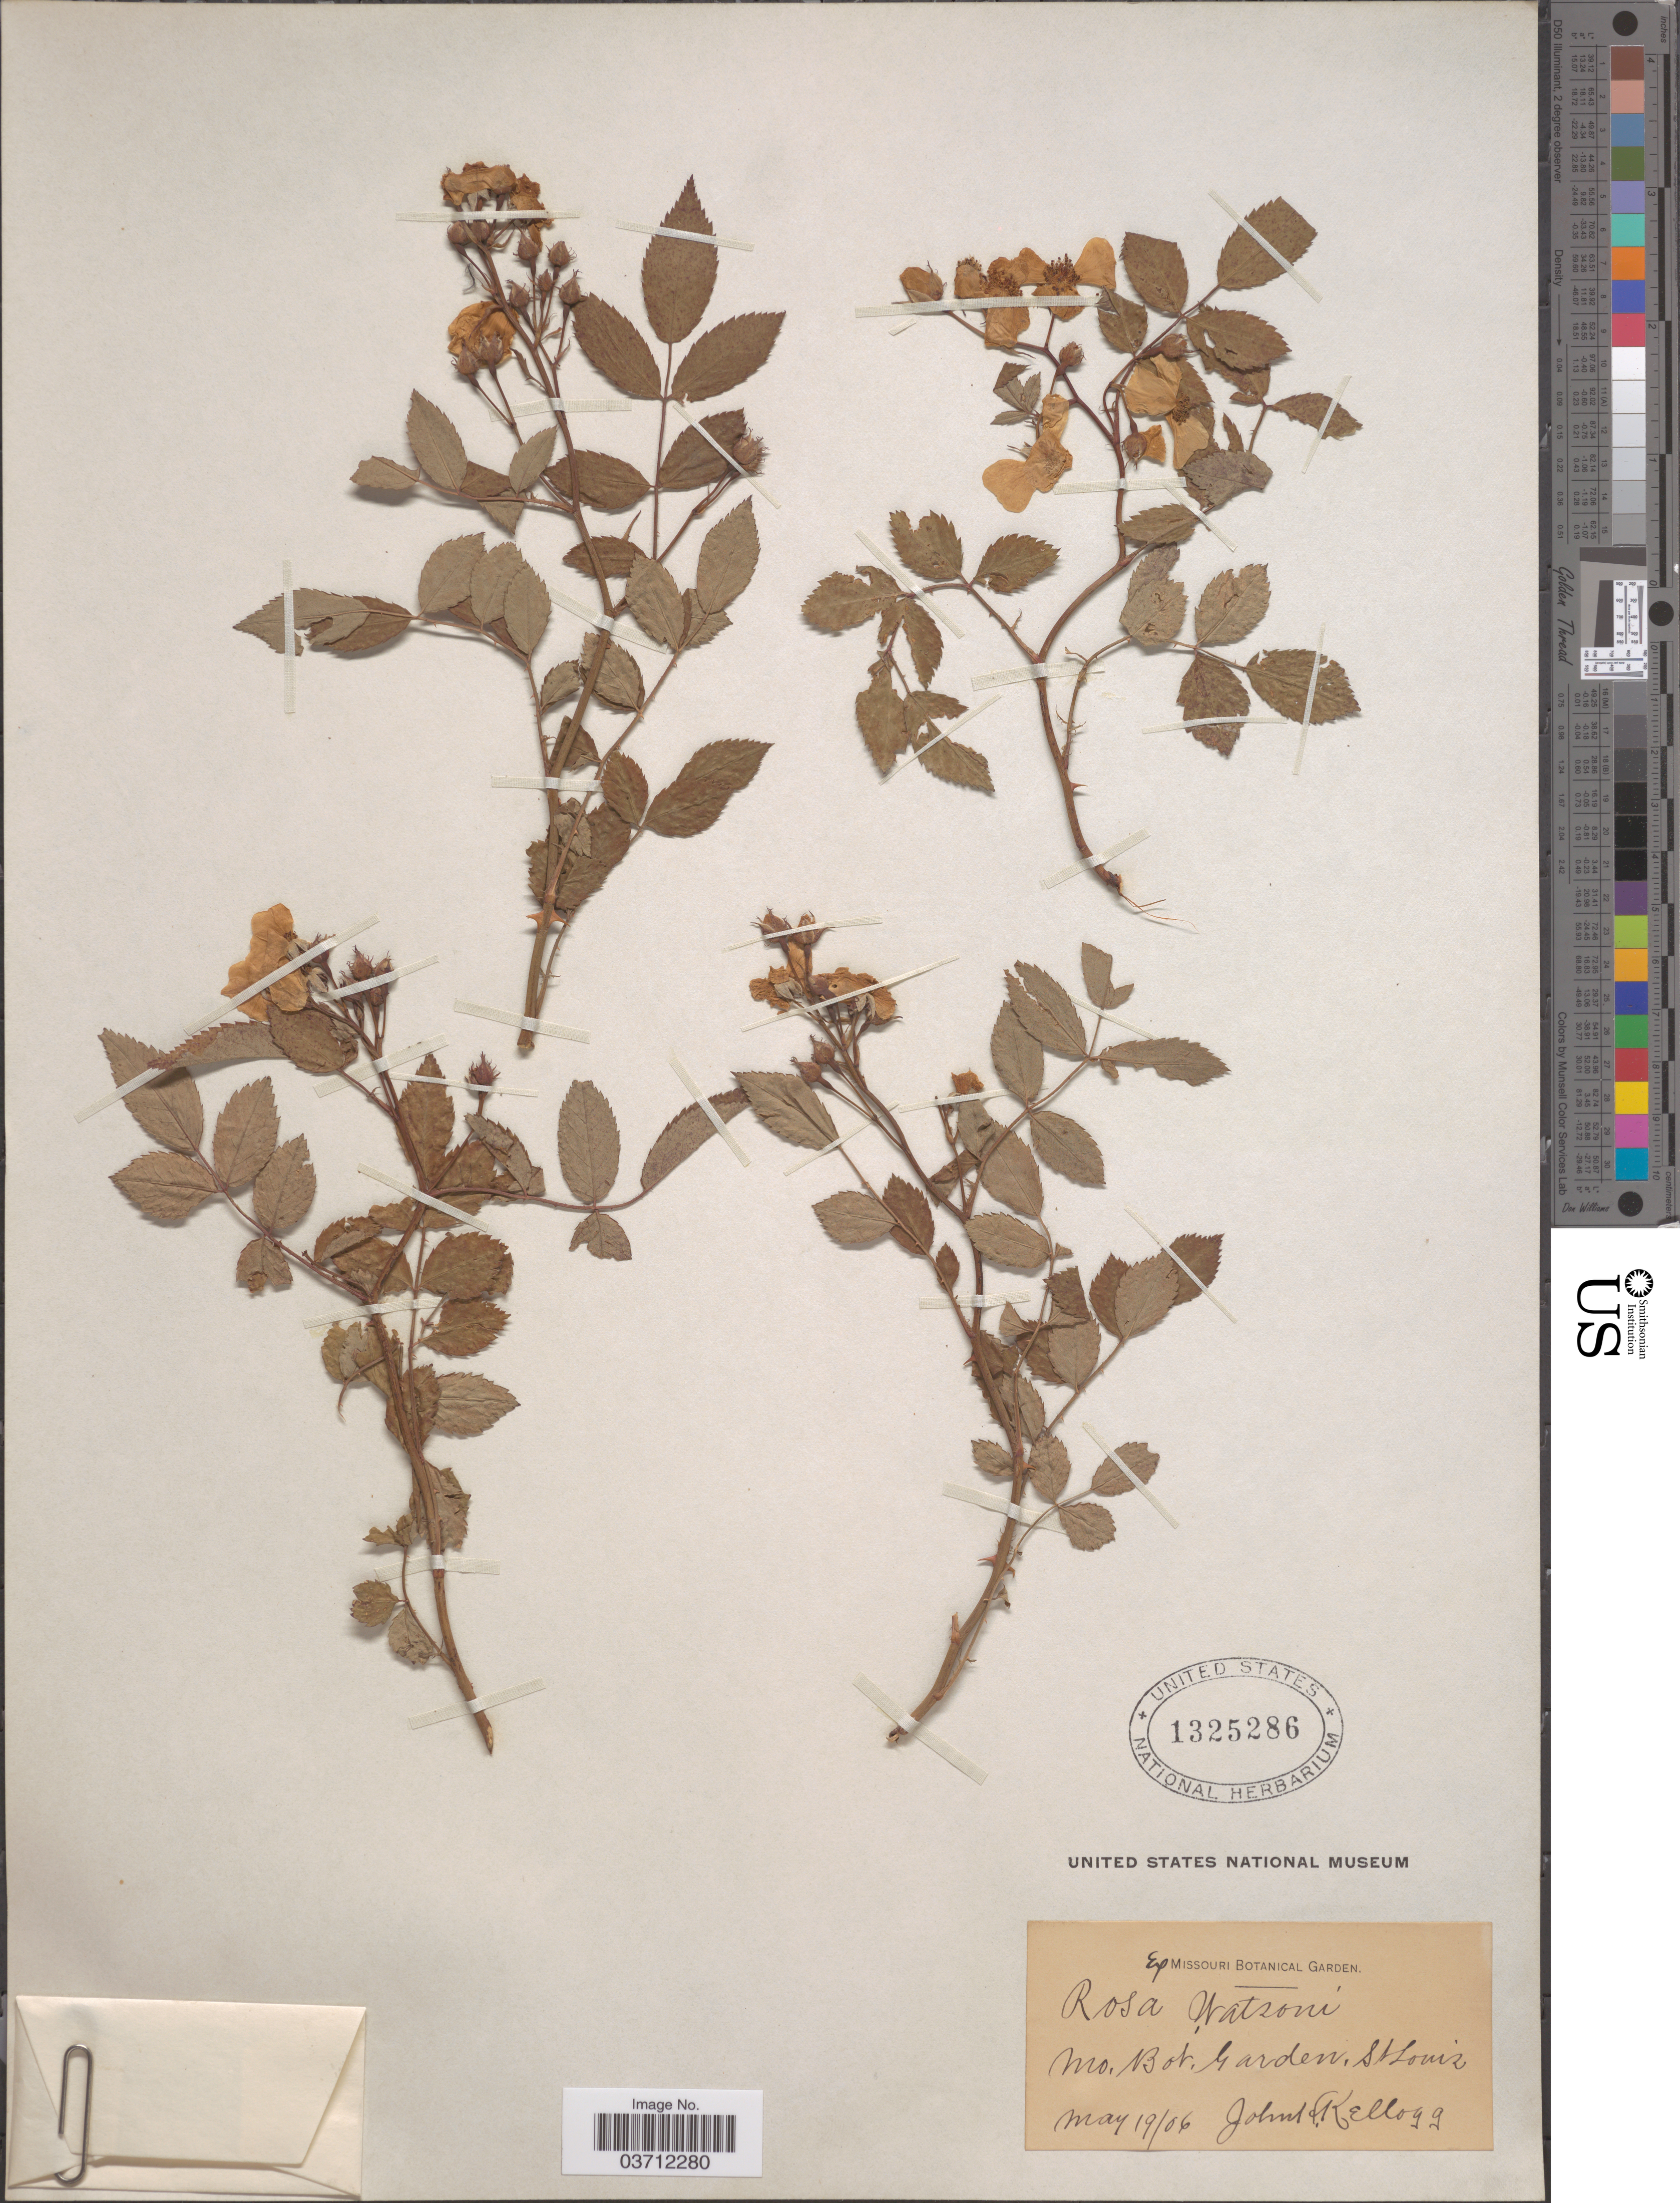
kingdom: Plantae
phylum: Tracheophyta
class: Magnoliopsida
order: Rosales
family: Rosaceae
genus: Rosa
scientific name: Rosa watsonii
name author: Baker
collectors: J. H. Kellogg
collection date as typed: Transcribed d/m/y: 19/5/6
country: United States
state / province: Missouri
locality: Mo. Bot. Garden. St Louis.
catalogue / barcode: US 1325286